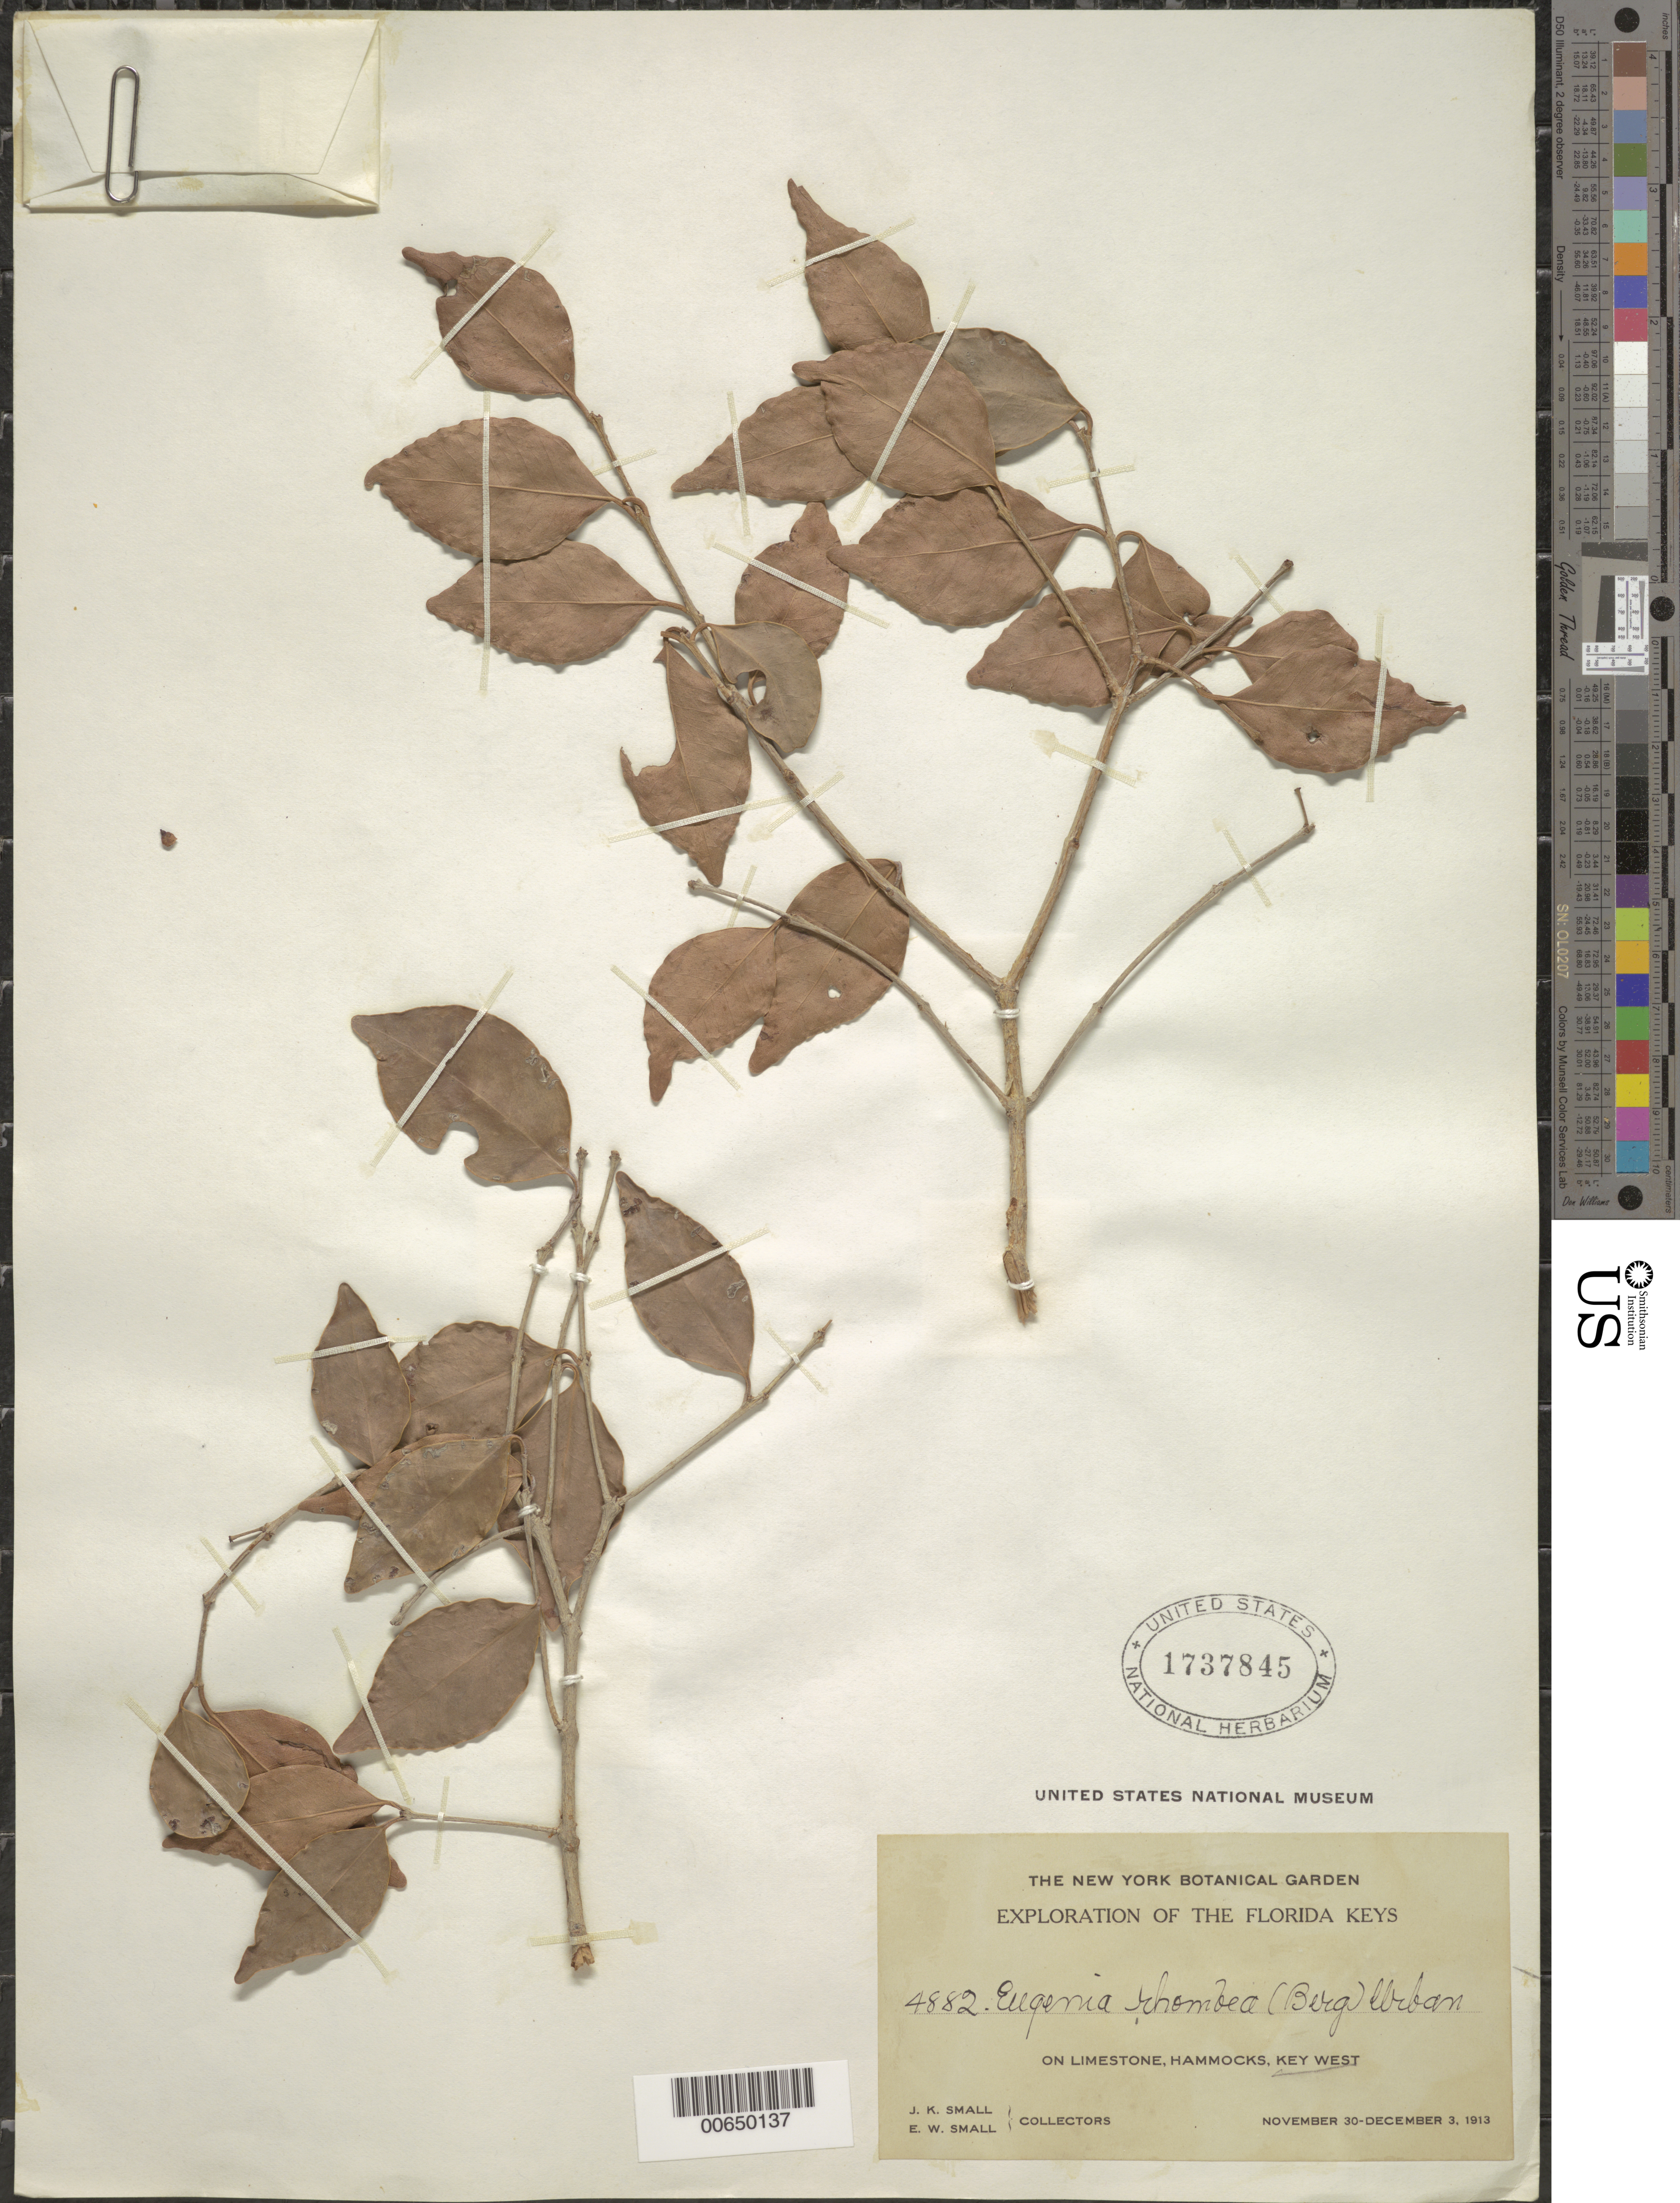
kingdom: Plantae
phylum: Tracheophyta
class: Magnoliopsida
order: Myrtales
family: Myrtaceae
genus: Eugenia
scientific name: Eugenia rhombea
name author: (O. Berg) Krug & Urb.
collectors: J. K. Small & E. W. Small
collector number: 4882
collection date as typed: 30 Nov 1913 to 03 Dec 1913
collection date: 1913-11-30/1913-12-03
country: United States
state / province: Florida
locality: Key West.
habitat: On limestone, hammocks.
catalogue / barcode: US 1737845